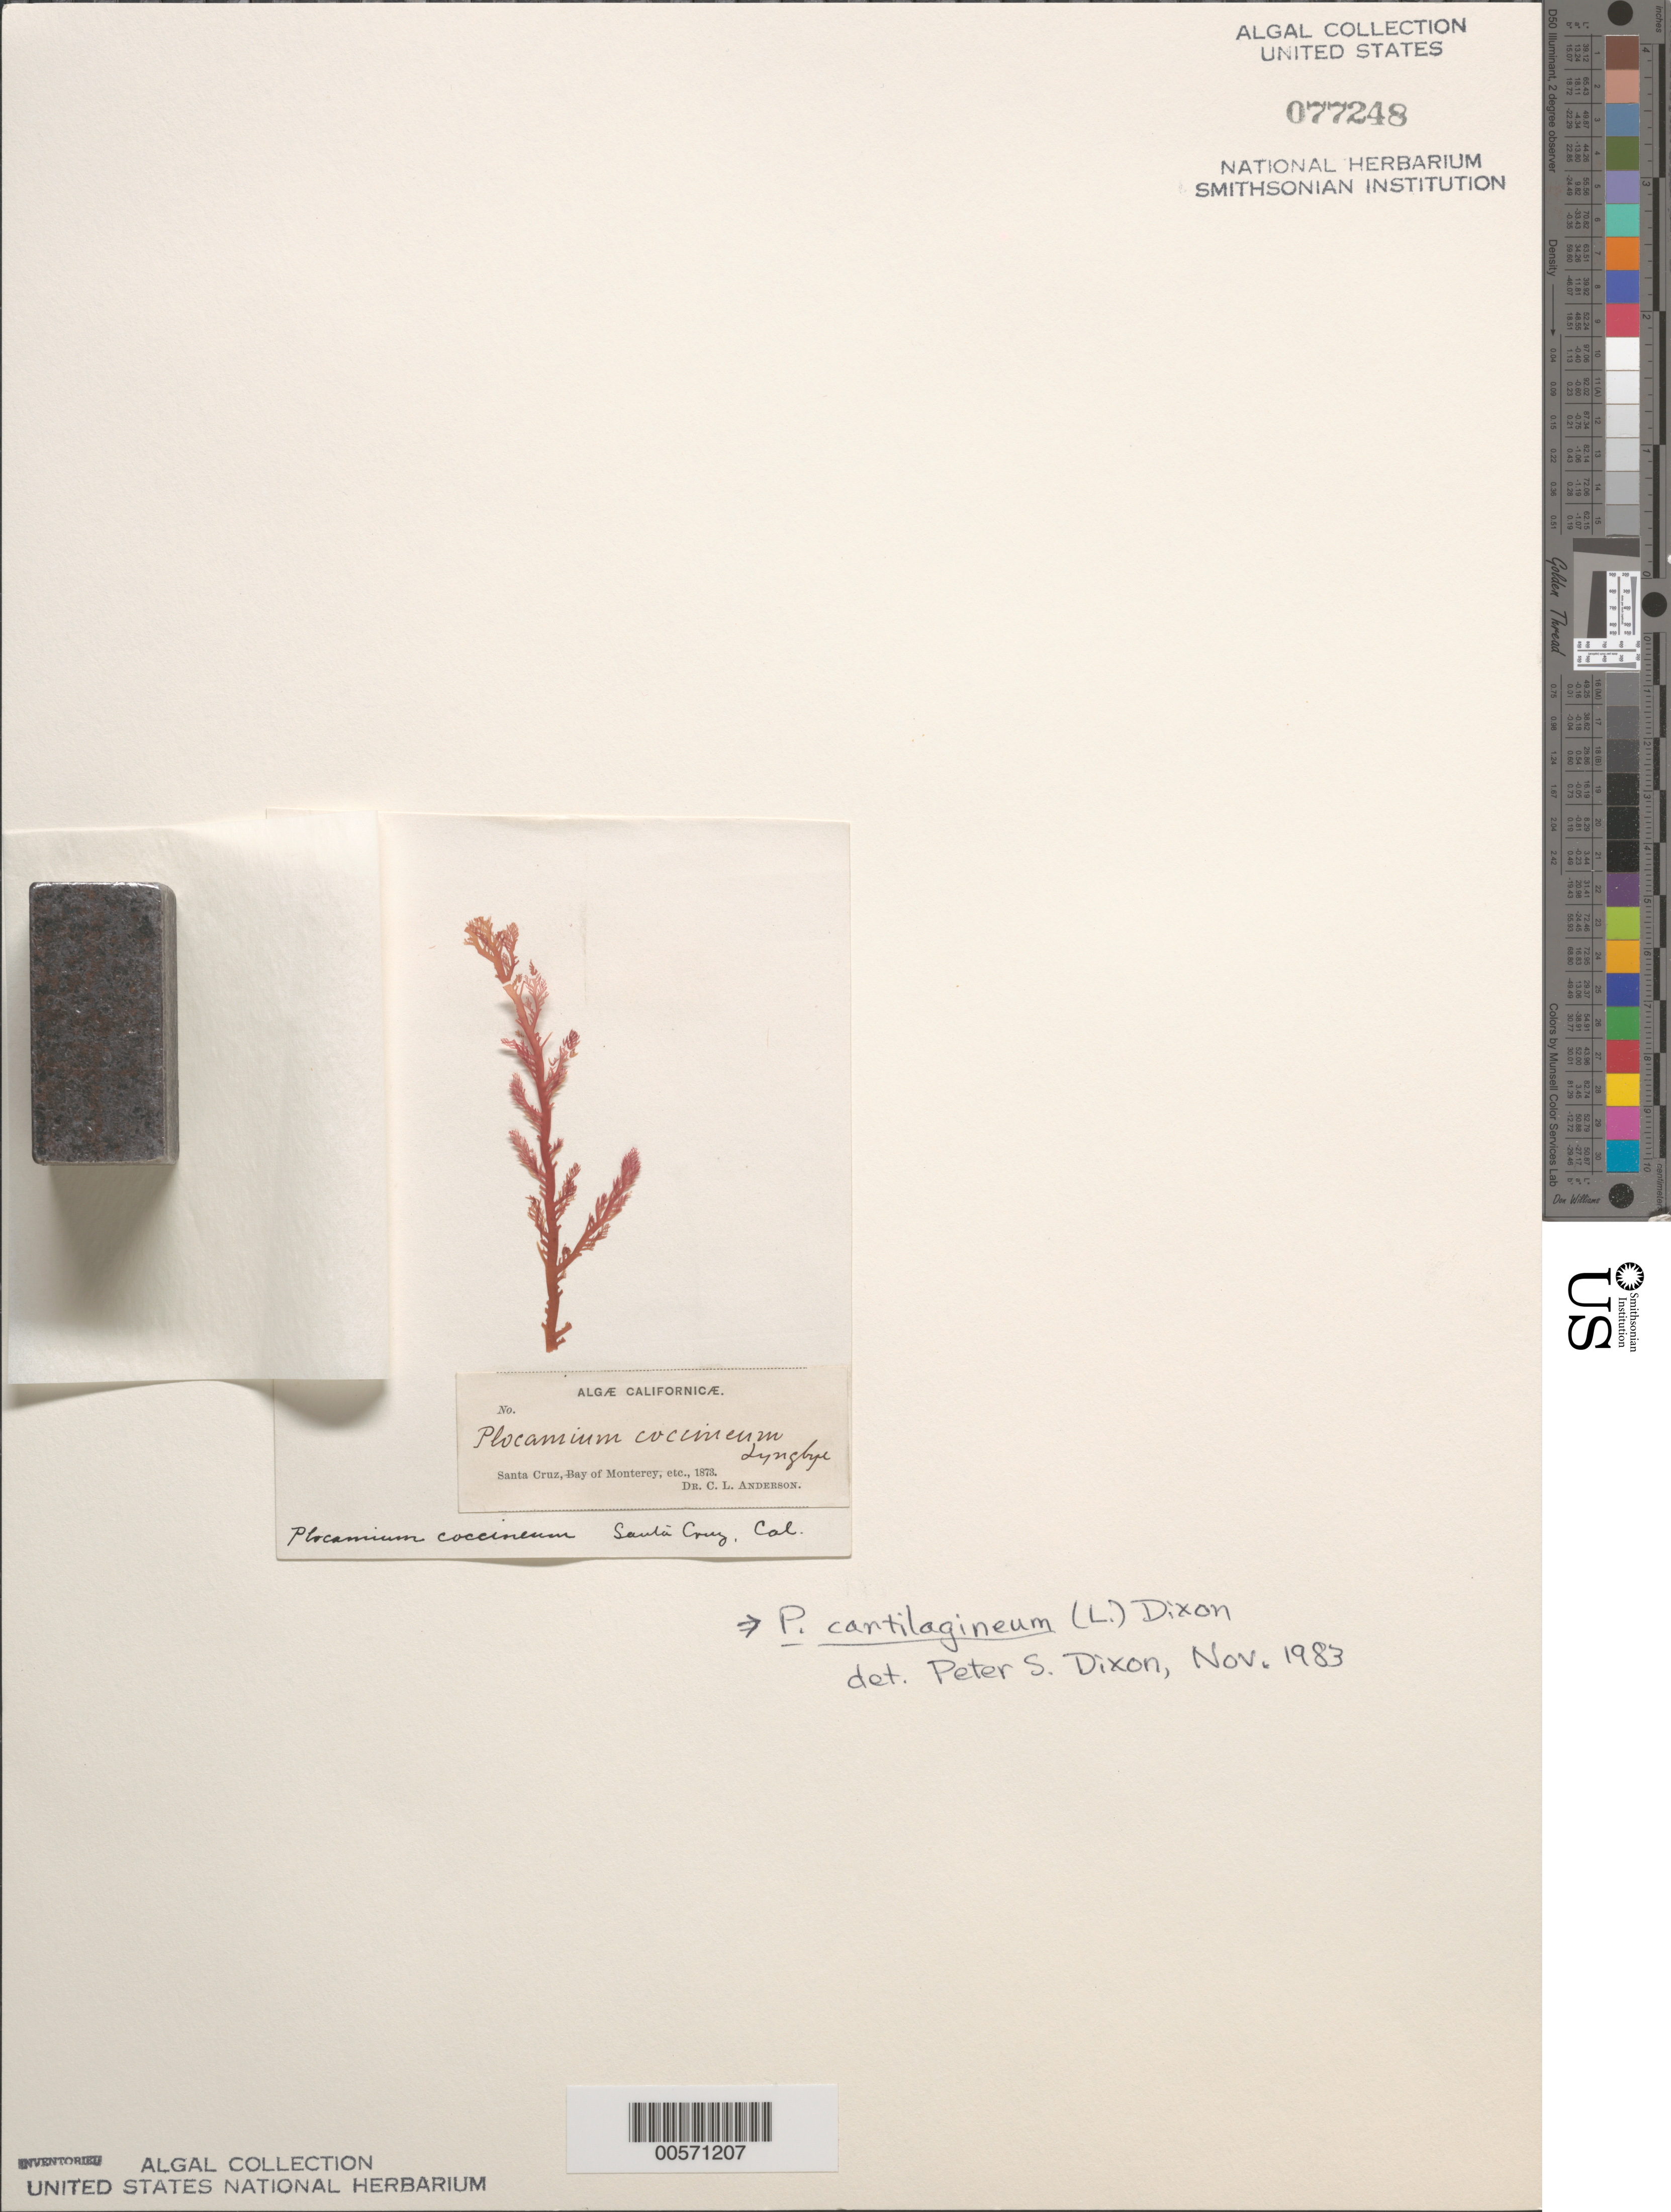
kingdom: Plantae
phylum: Rhodophyta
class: Florideophyceae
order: Plocamiales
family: Plocamiaceae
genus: Plocamium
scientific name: Plocamium cartilagineum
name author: (L.) P.S. Dixon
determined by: Dixon, P. S.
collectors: C. L. Anderson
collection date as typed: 1873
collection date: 1873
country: United States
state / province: California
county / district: Santa Cruz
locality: Santa Cruz, Monterey Bay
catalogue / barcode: US 77248